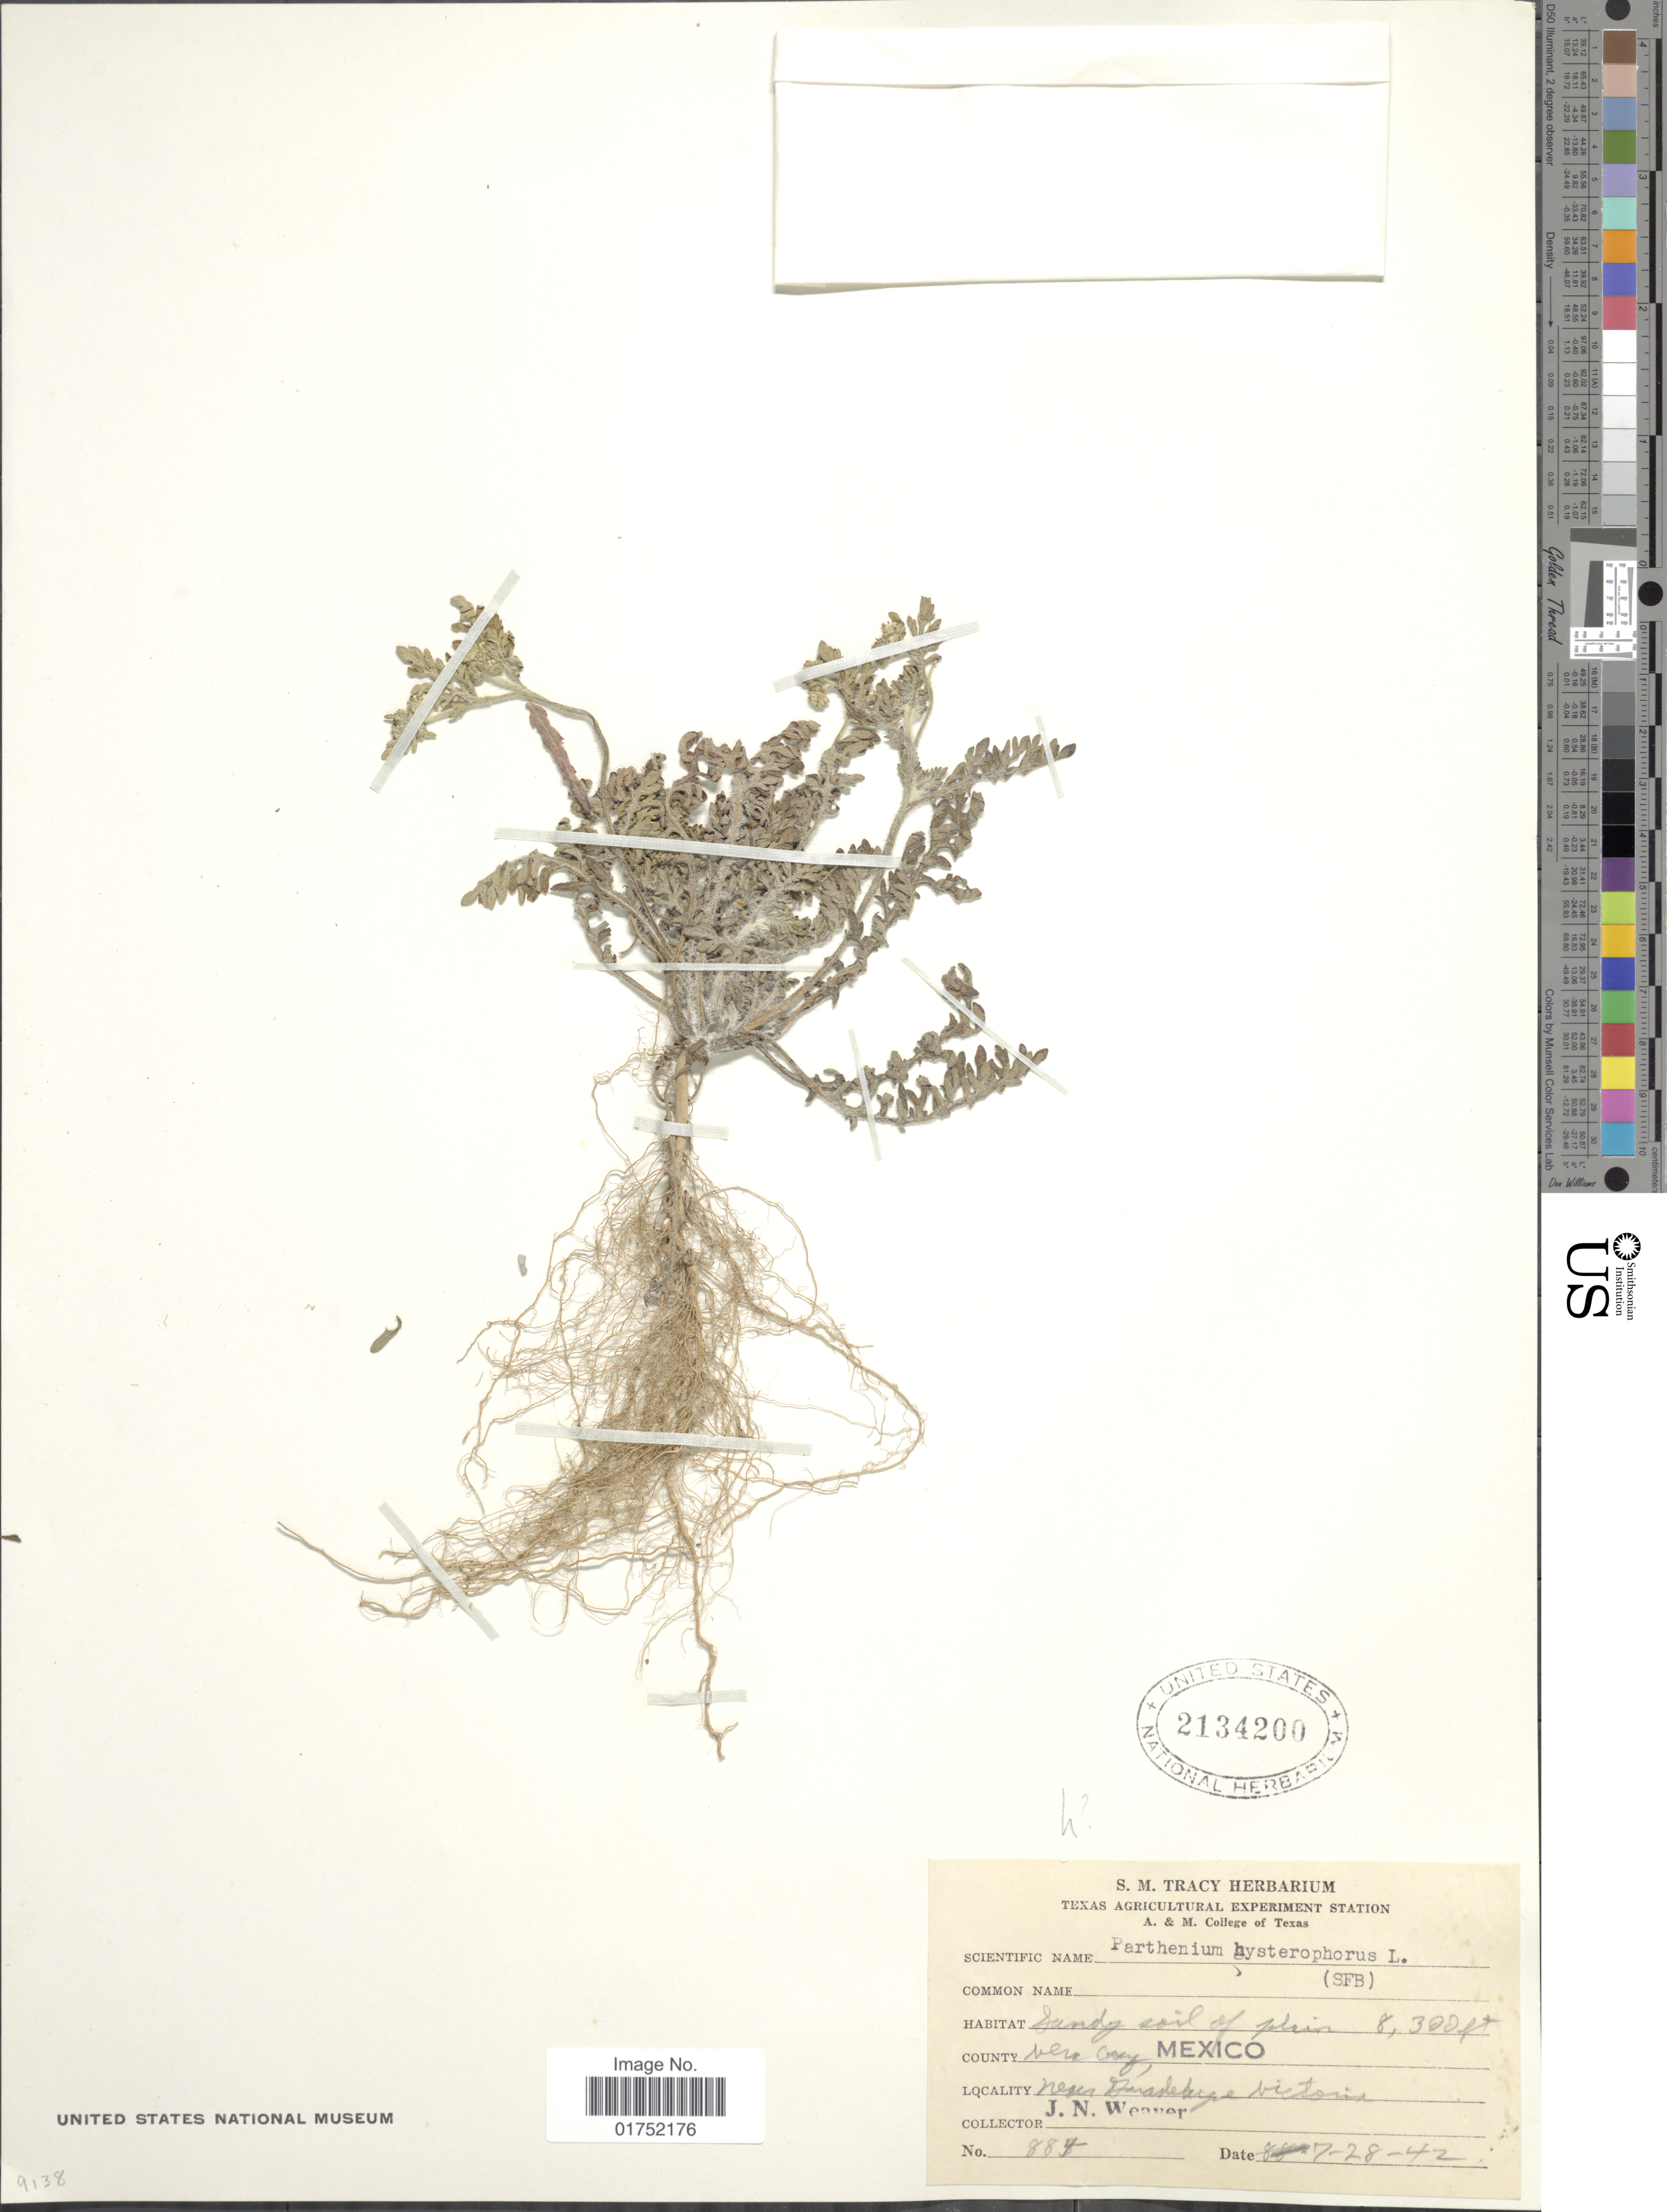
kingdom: Plantae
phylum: Tracheophyta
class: Magnoliopsida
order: Asterales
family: Asteraceae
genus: Parthenium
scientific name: Parthenium hysterophorus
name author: L.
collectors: J. N. Weaver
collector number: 884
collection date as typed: Transcribed d/m/y: 28/7/42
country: Mexico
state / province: Veracruz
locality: Vera Cruz, near Guadalupe, Victoria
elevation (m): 2530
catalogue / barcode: US 2134200